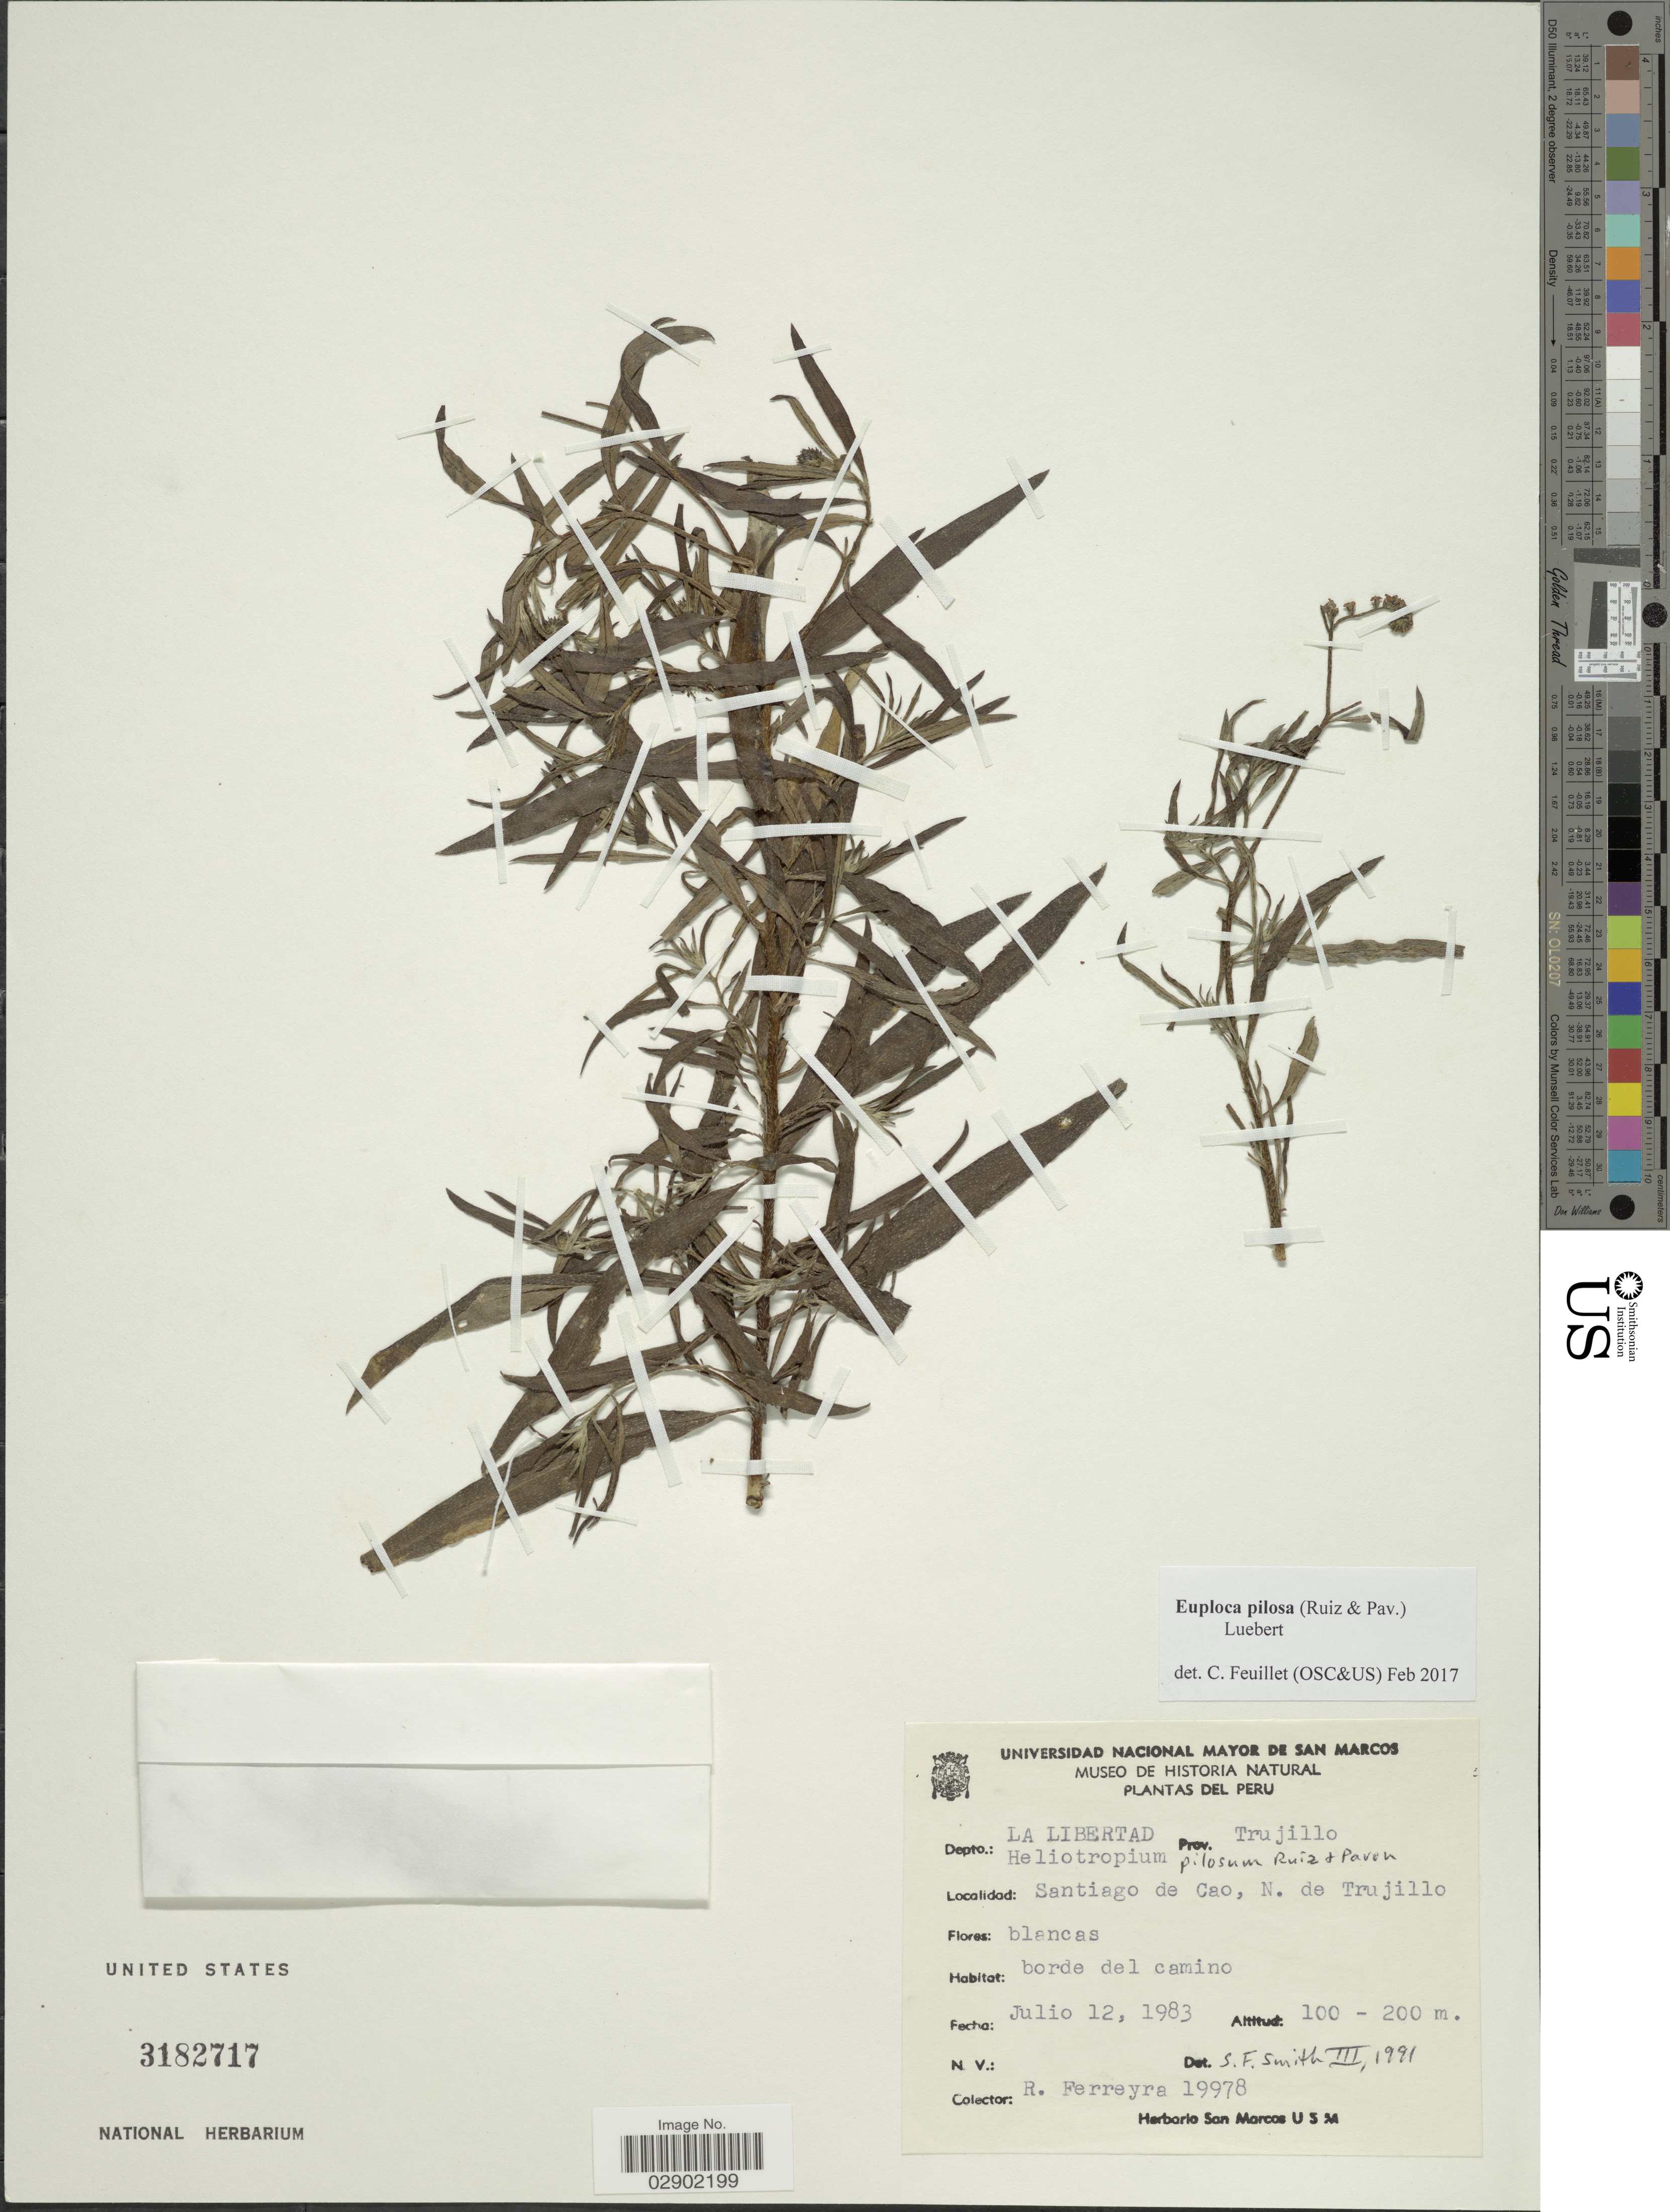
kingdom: Plantae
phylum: Tracheophyta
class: Magnoliopsida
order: Boraginales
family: Heliotropiaceae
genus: Euploca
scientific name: Euploca pilosa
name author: (Ruiz & Pav.)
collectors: R. A. Ferreyra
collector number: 19978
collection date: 1983-07-12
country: Peru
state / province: La Libertad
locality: Depto.: La Libertad. Prov. Trujillo. Santiago de Cao, N. de Trujillo.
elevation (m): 100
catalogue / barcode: US 3182717